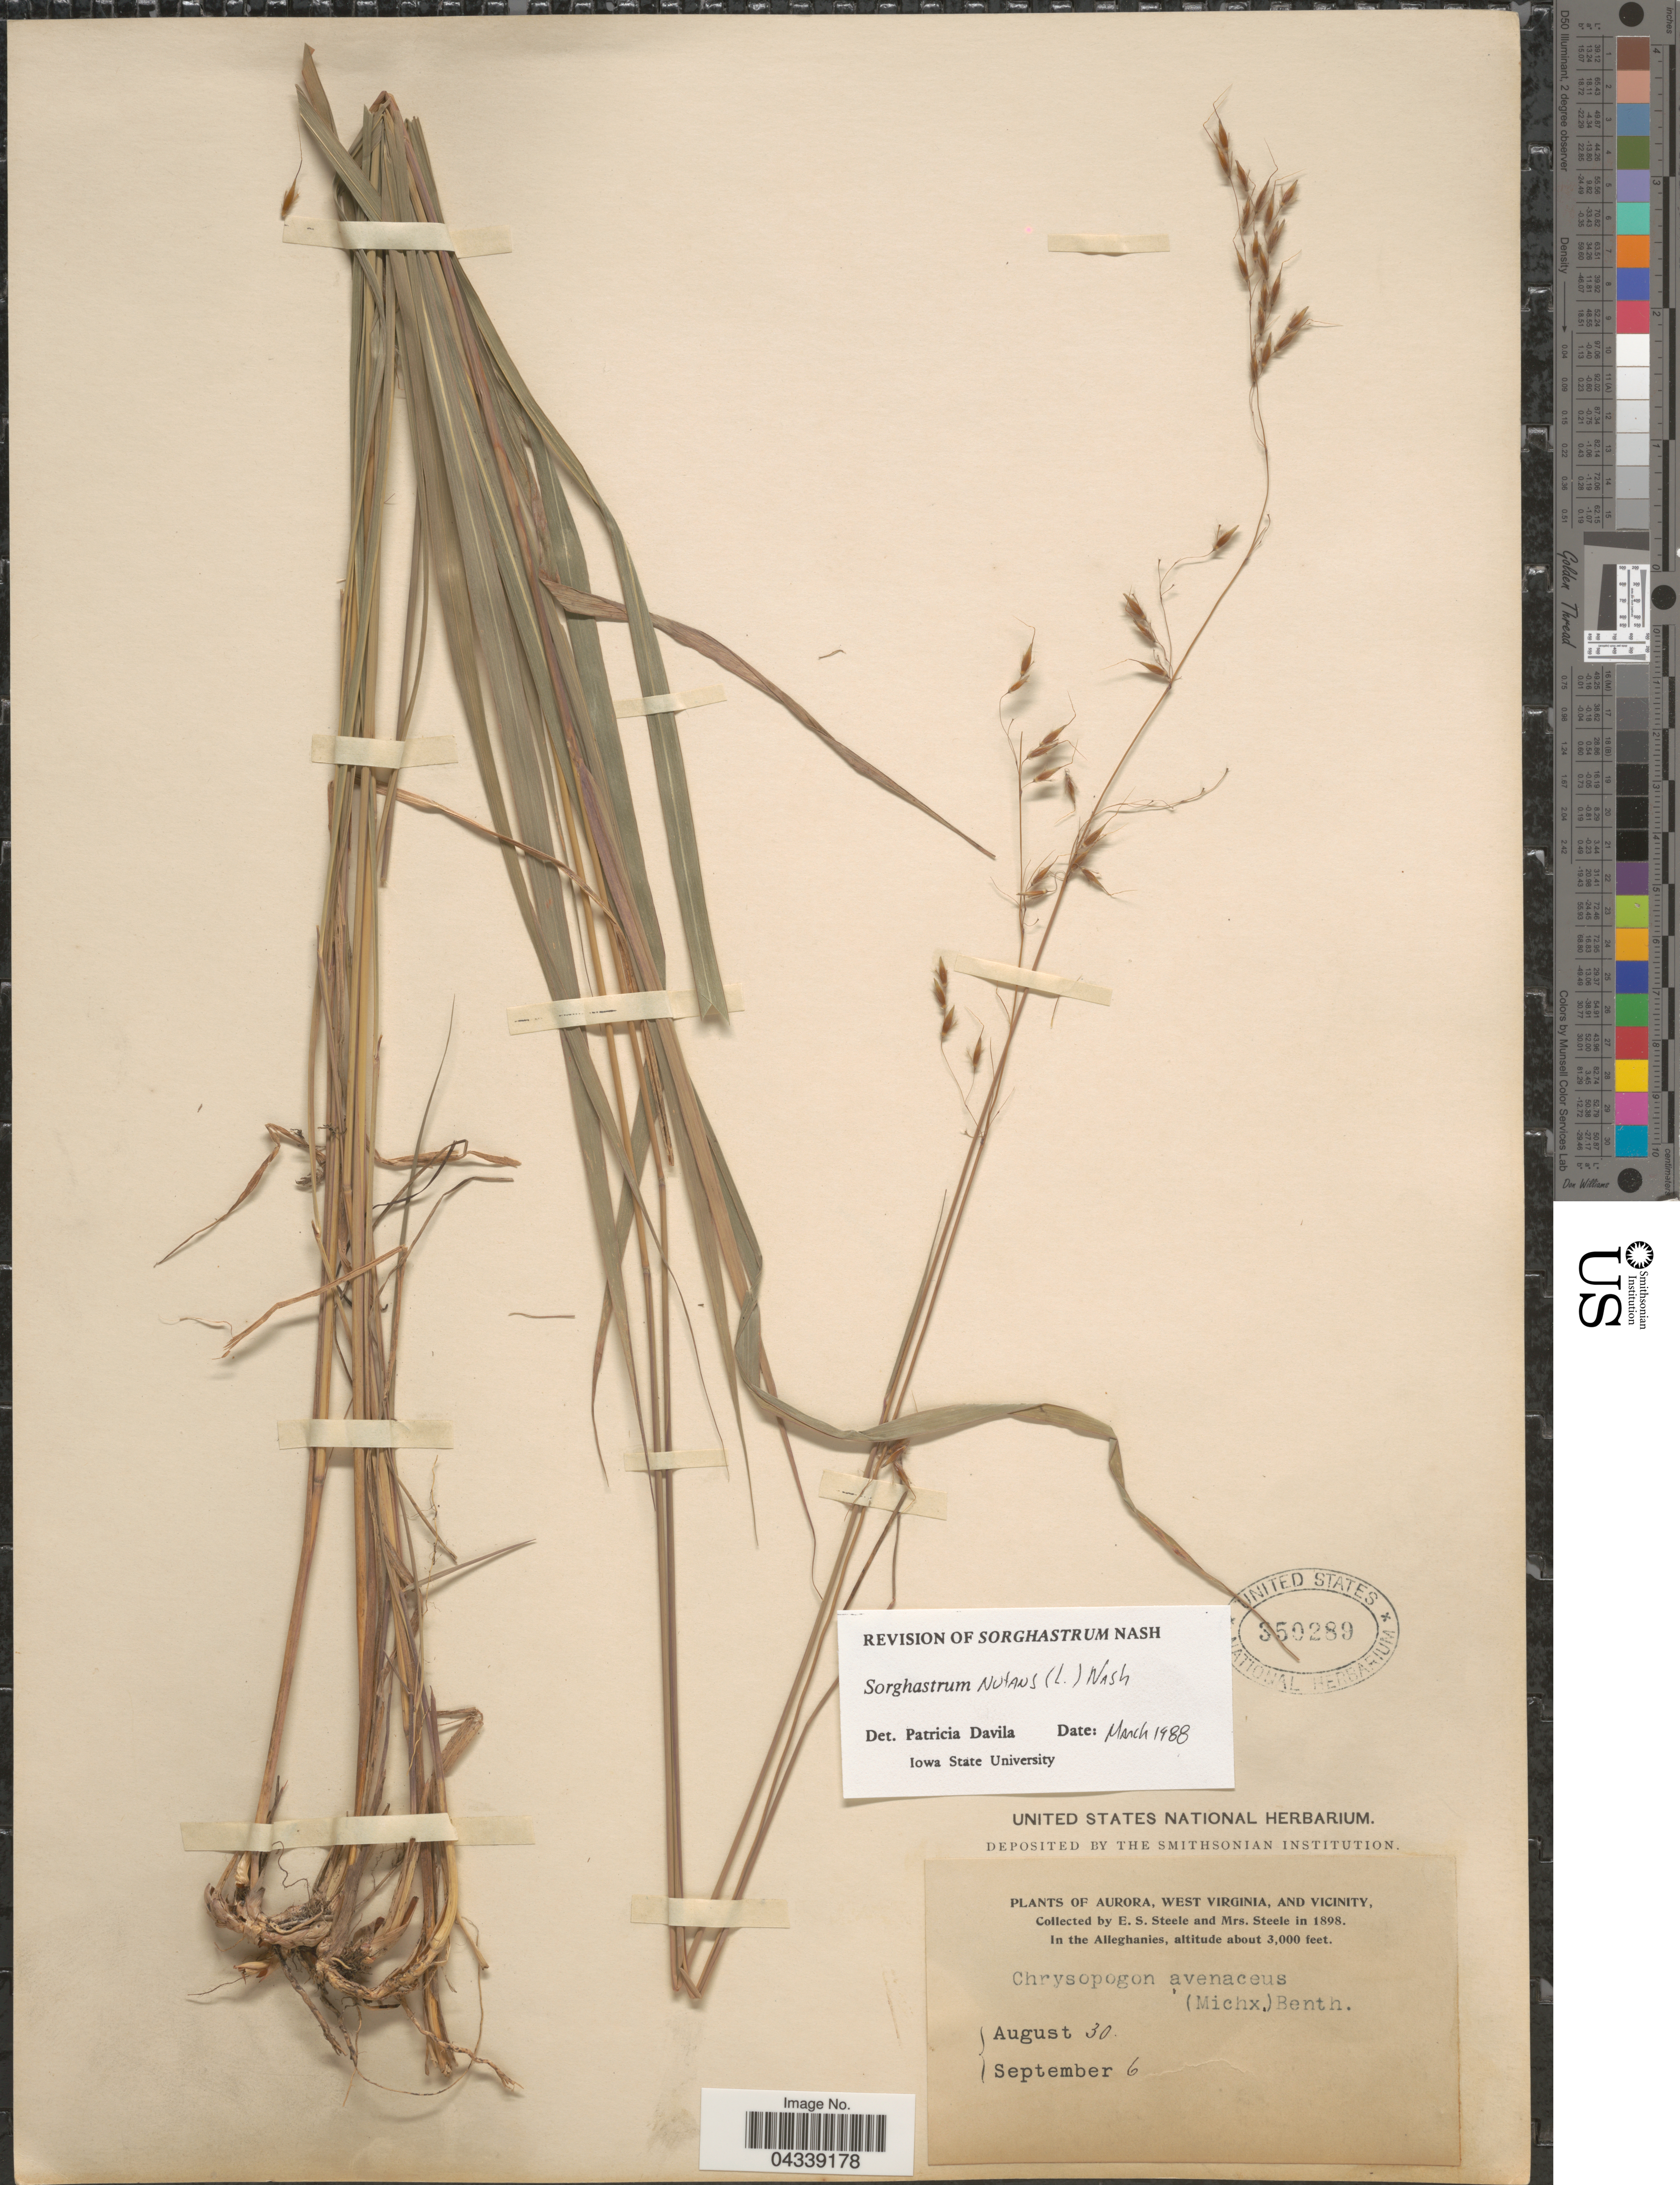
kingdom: Plantae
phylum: Tracheophyta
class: Liliopsida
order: Poales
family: Poaceae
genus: Sorghastrum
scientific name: Sorghastrum nutans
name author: (L.) Nash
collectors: E. Steele & Mrs. E. S. Steele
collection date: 1898-08-30/1898-09-06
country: United States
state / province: West Virginia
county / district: Preston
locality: Aurora, and vicinity. In the Alleghanies.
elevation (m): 914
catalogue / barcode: US 350289